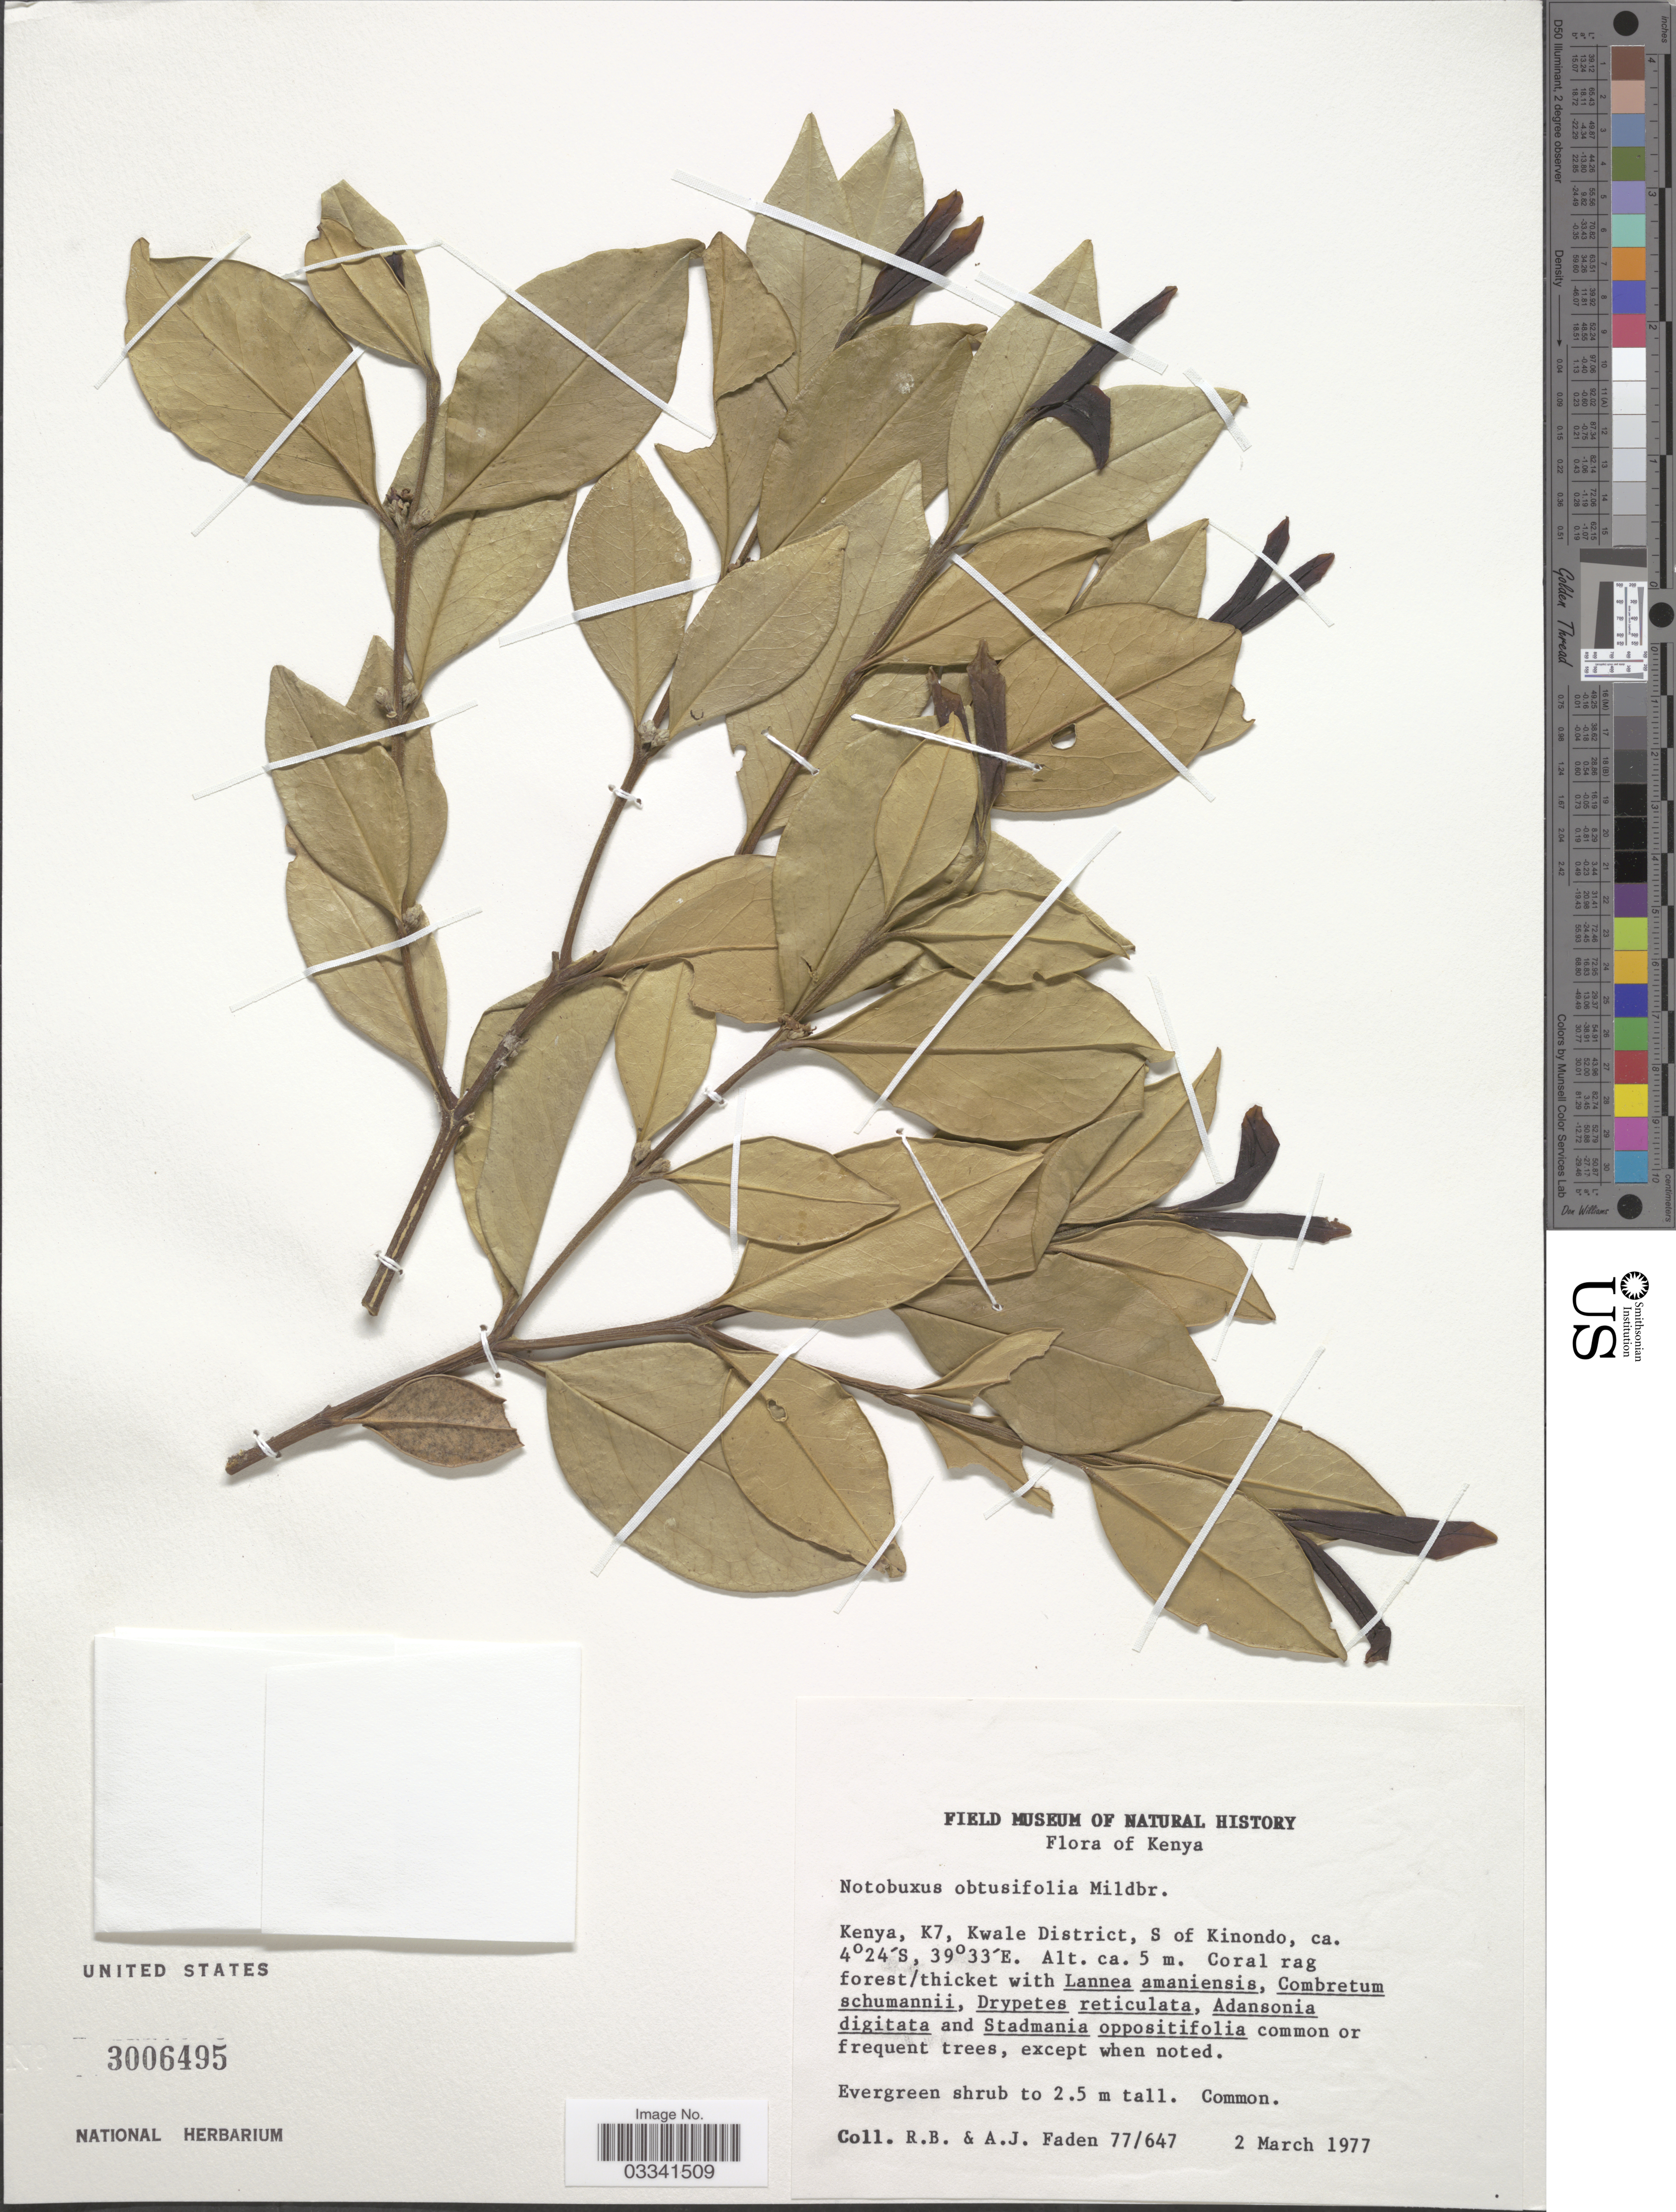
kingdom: Plantae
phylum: Tracheophyta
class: Magnoliopsida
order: Buxales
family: Buxaceae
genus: Buxus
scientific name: Buxus obtusifolia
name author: (Mildbr.) Hutch.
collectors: R. B. Faden & A. J. Faden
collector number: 77-647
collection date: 1977-03-02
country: Kenya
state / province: Kwale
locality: K7, Kwale District, S of Kinondo.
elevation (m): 5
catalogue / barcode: US 3006495